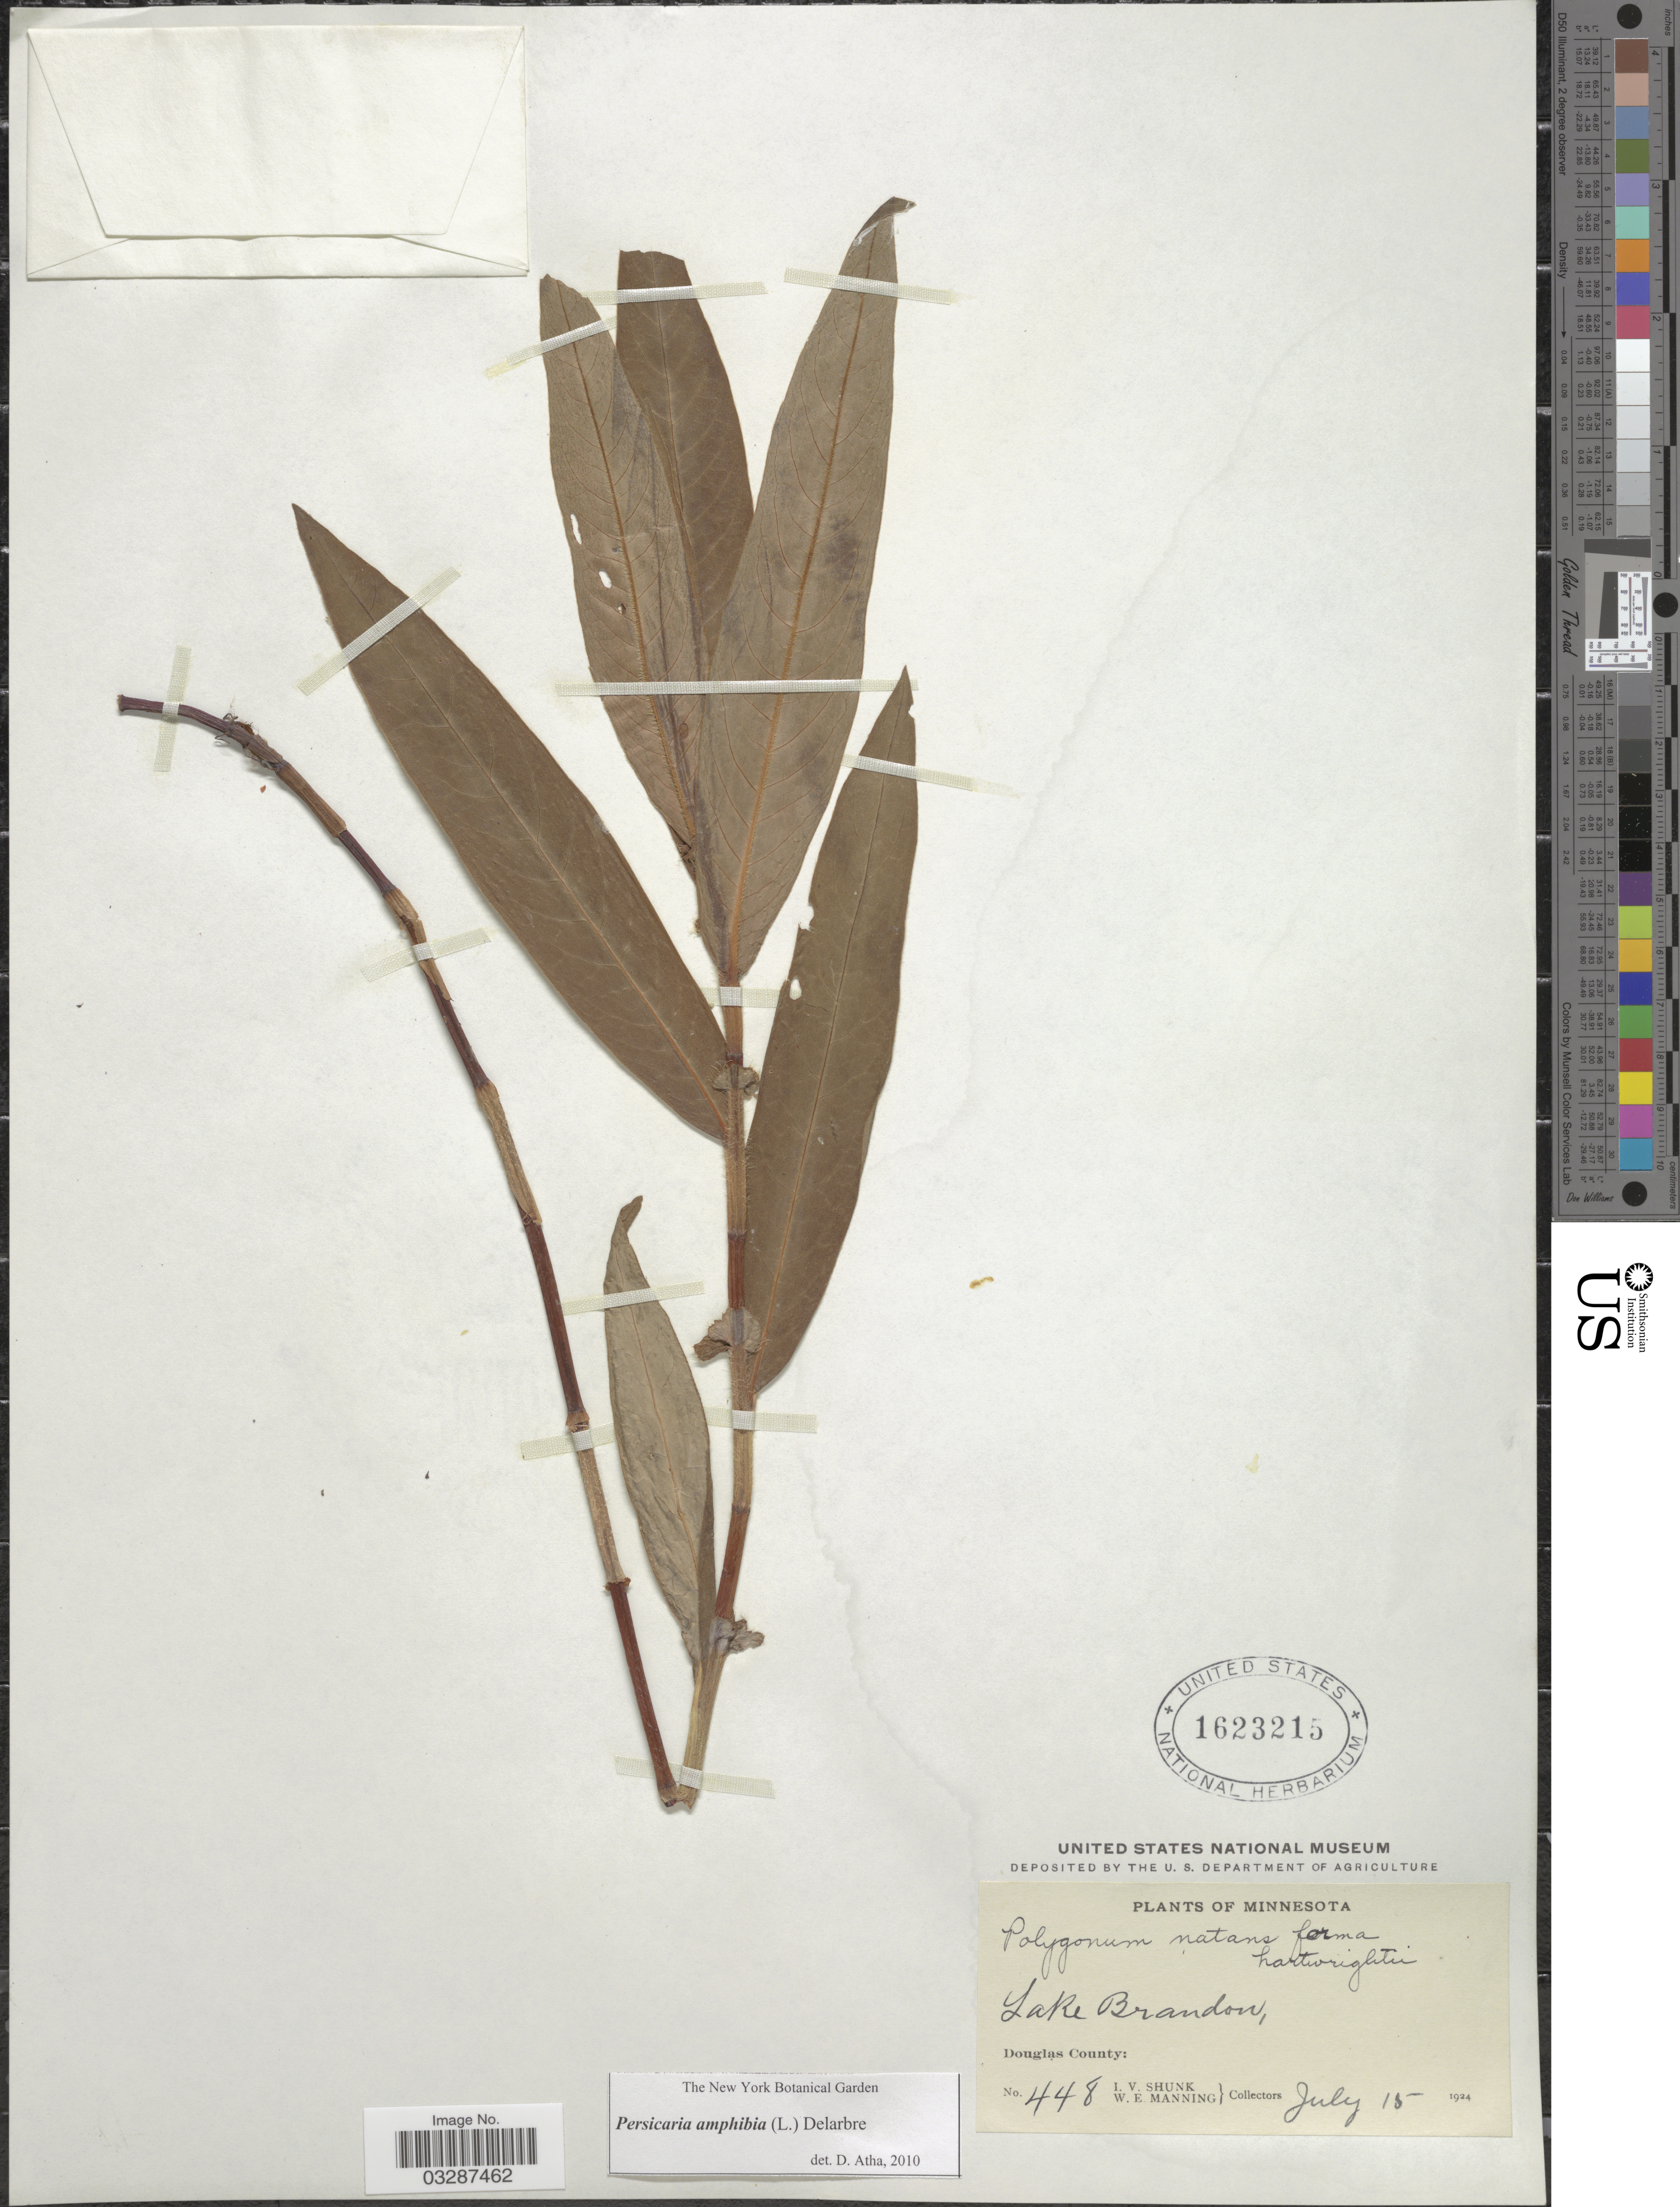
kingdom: Plantae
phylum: Tracheophyta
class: Magnoliopsida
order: Caryophyllales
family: Polygonaceae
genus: Persicaria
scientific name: Persicaria amphibia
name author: (L.) Delarbre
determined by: Atha, D. E.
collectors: I. Shunk & W. Manning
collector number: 448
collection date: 1924-07-15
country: United States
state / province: Minnesota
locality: Lake Brandon, Douglas County.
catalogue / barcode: US 1623215